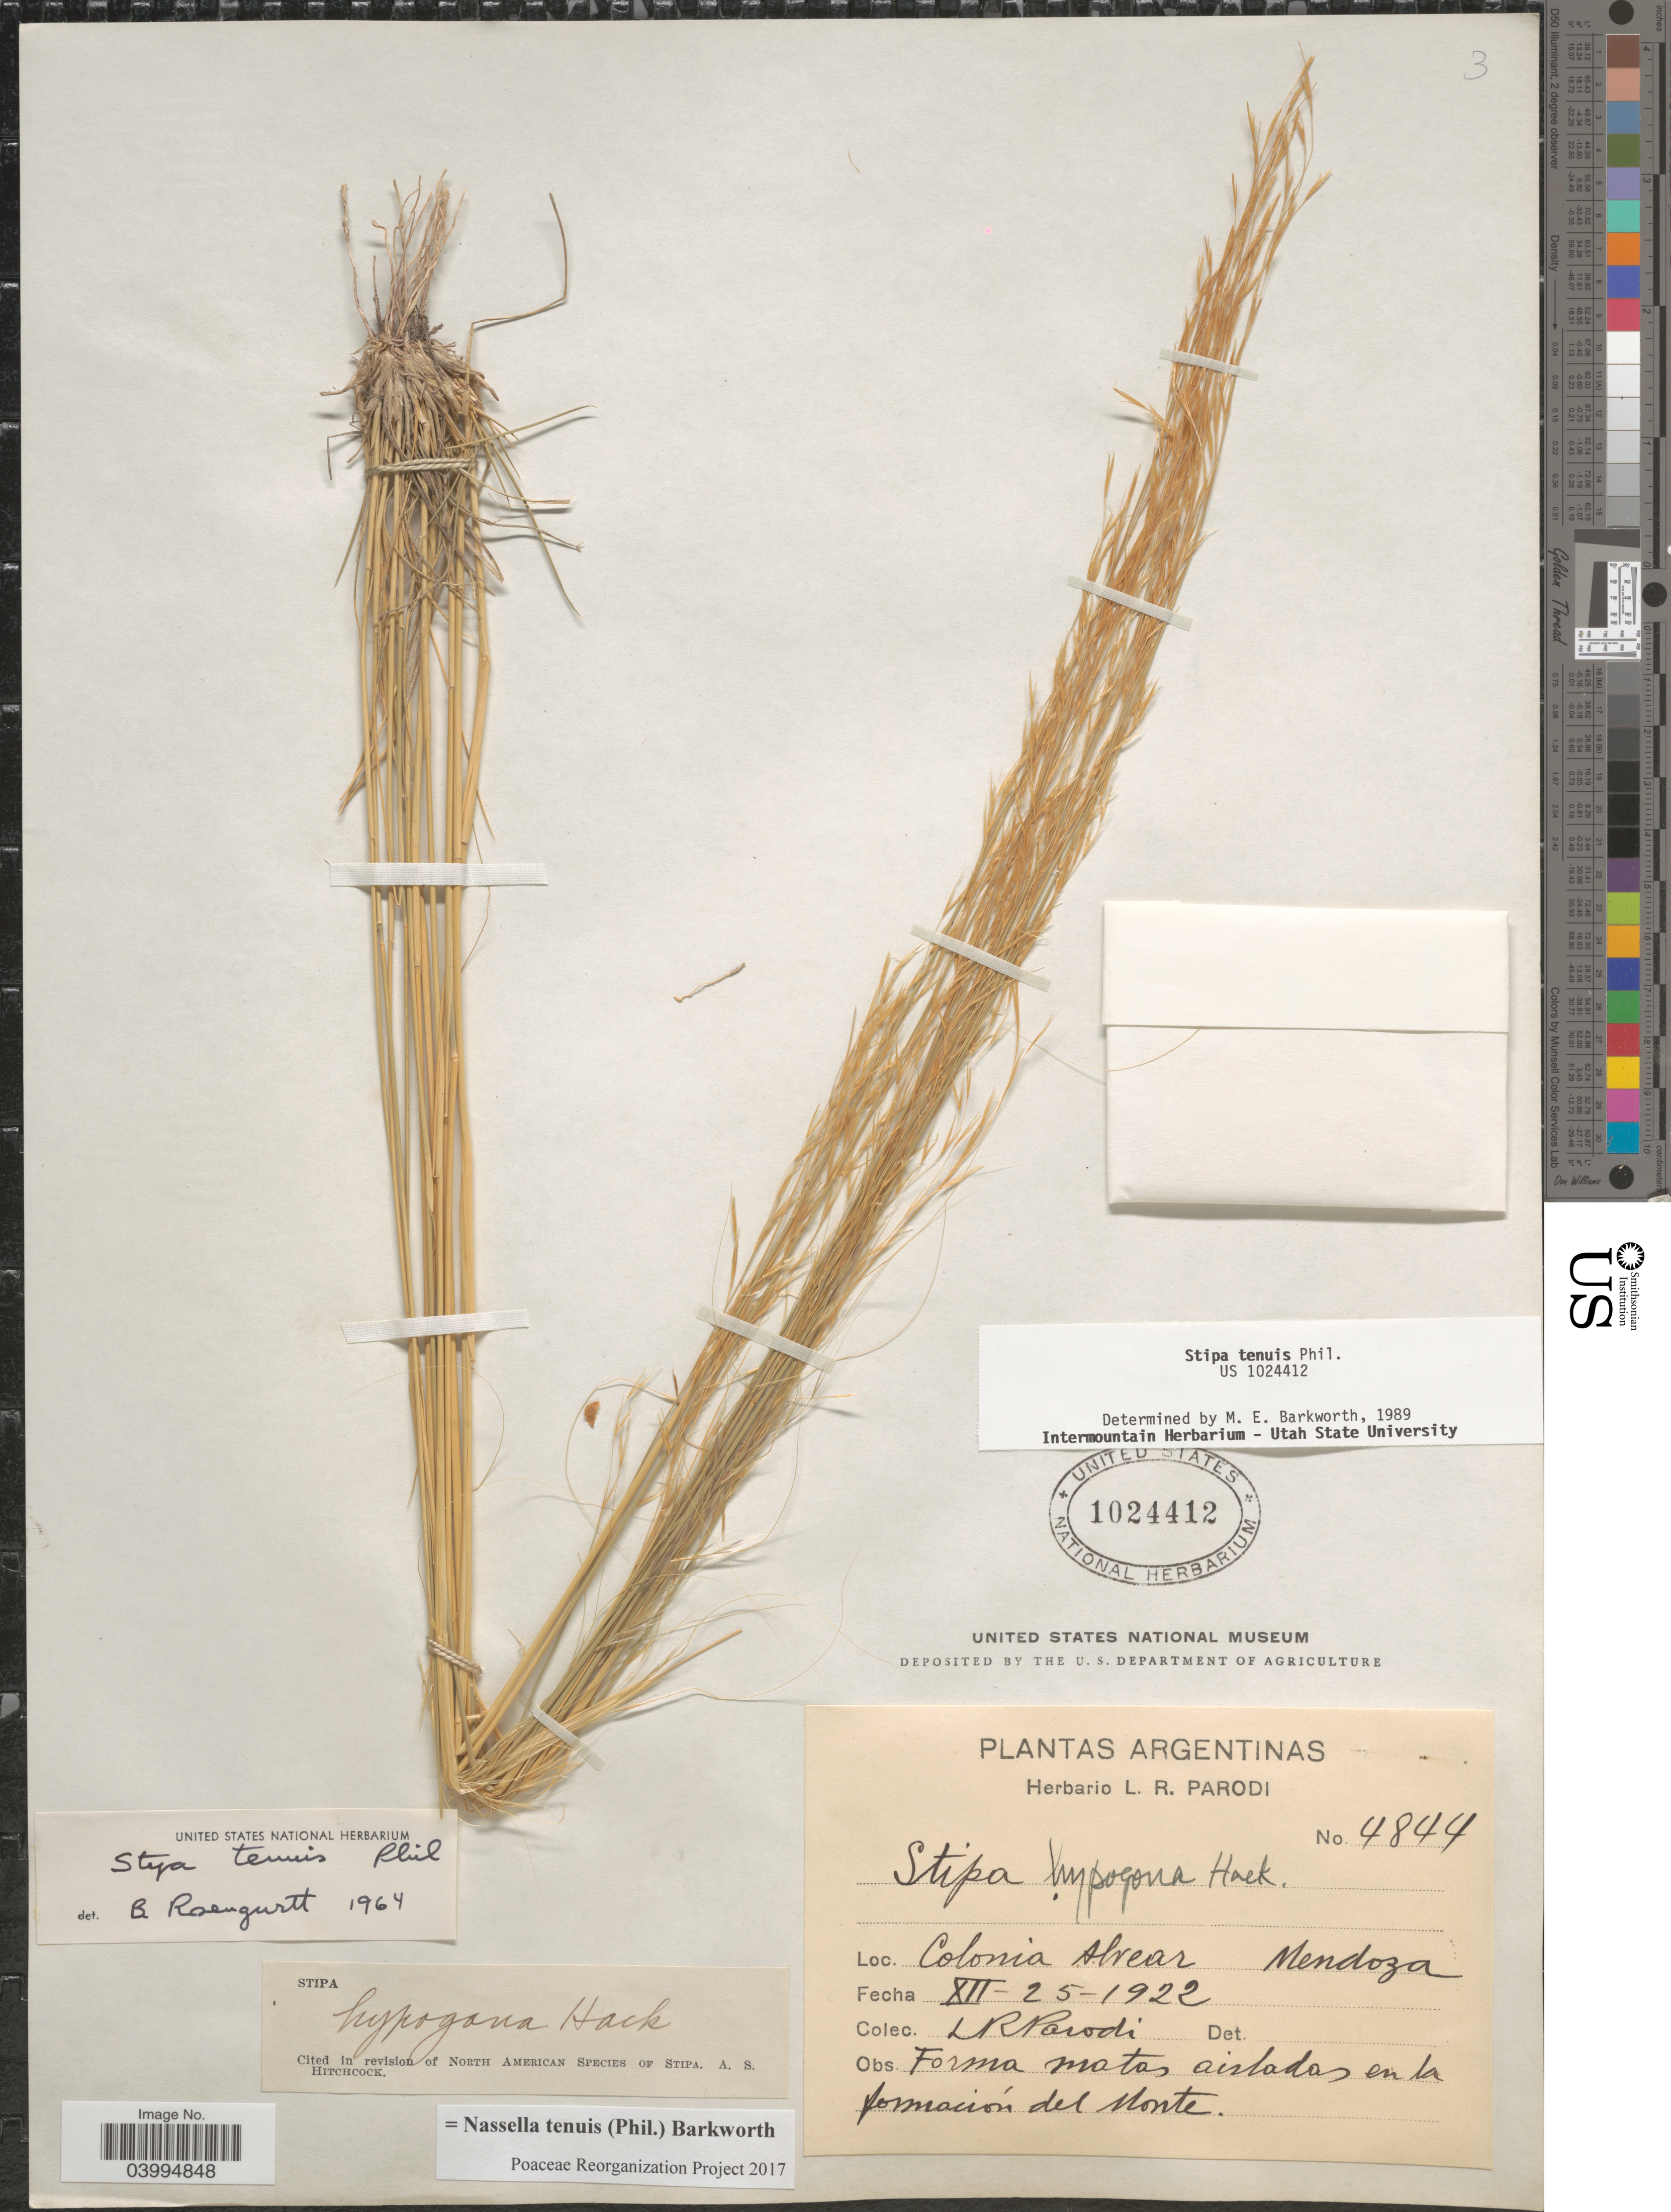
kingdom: Plantae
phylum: Tracheophyta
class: Liliopsida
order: Poales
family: Poaceae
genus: Nassella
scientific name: Nassella tenuis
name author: (Phil.) Barkworth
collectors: L. R. Parodi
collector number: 4844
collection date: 1922-12-25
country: Argentina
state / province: Mendoza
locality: Colonia Alvear. En la formación del Monte.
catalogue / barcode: US 1024412